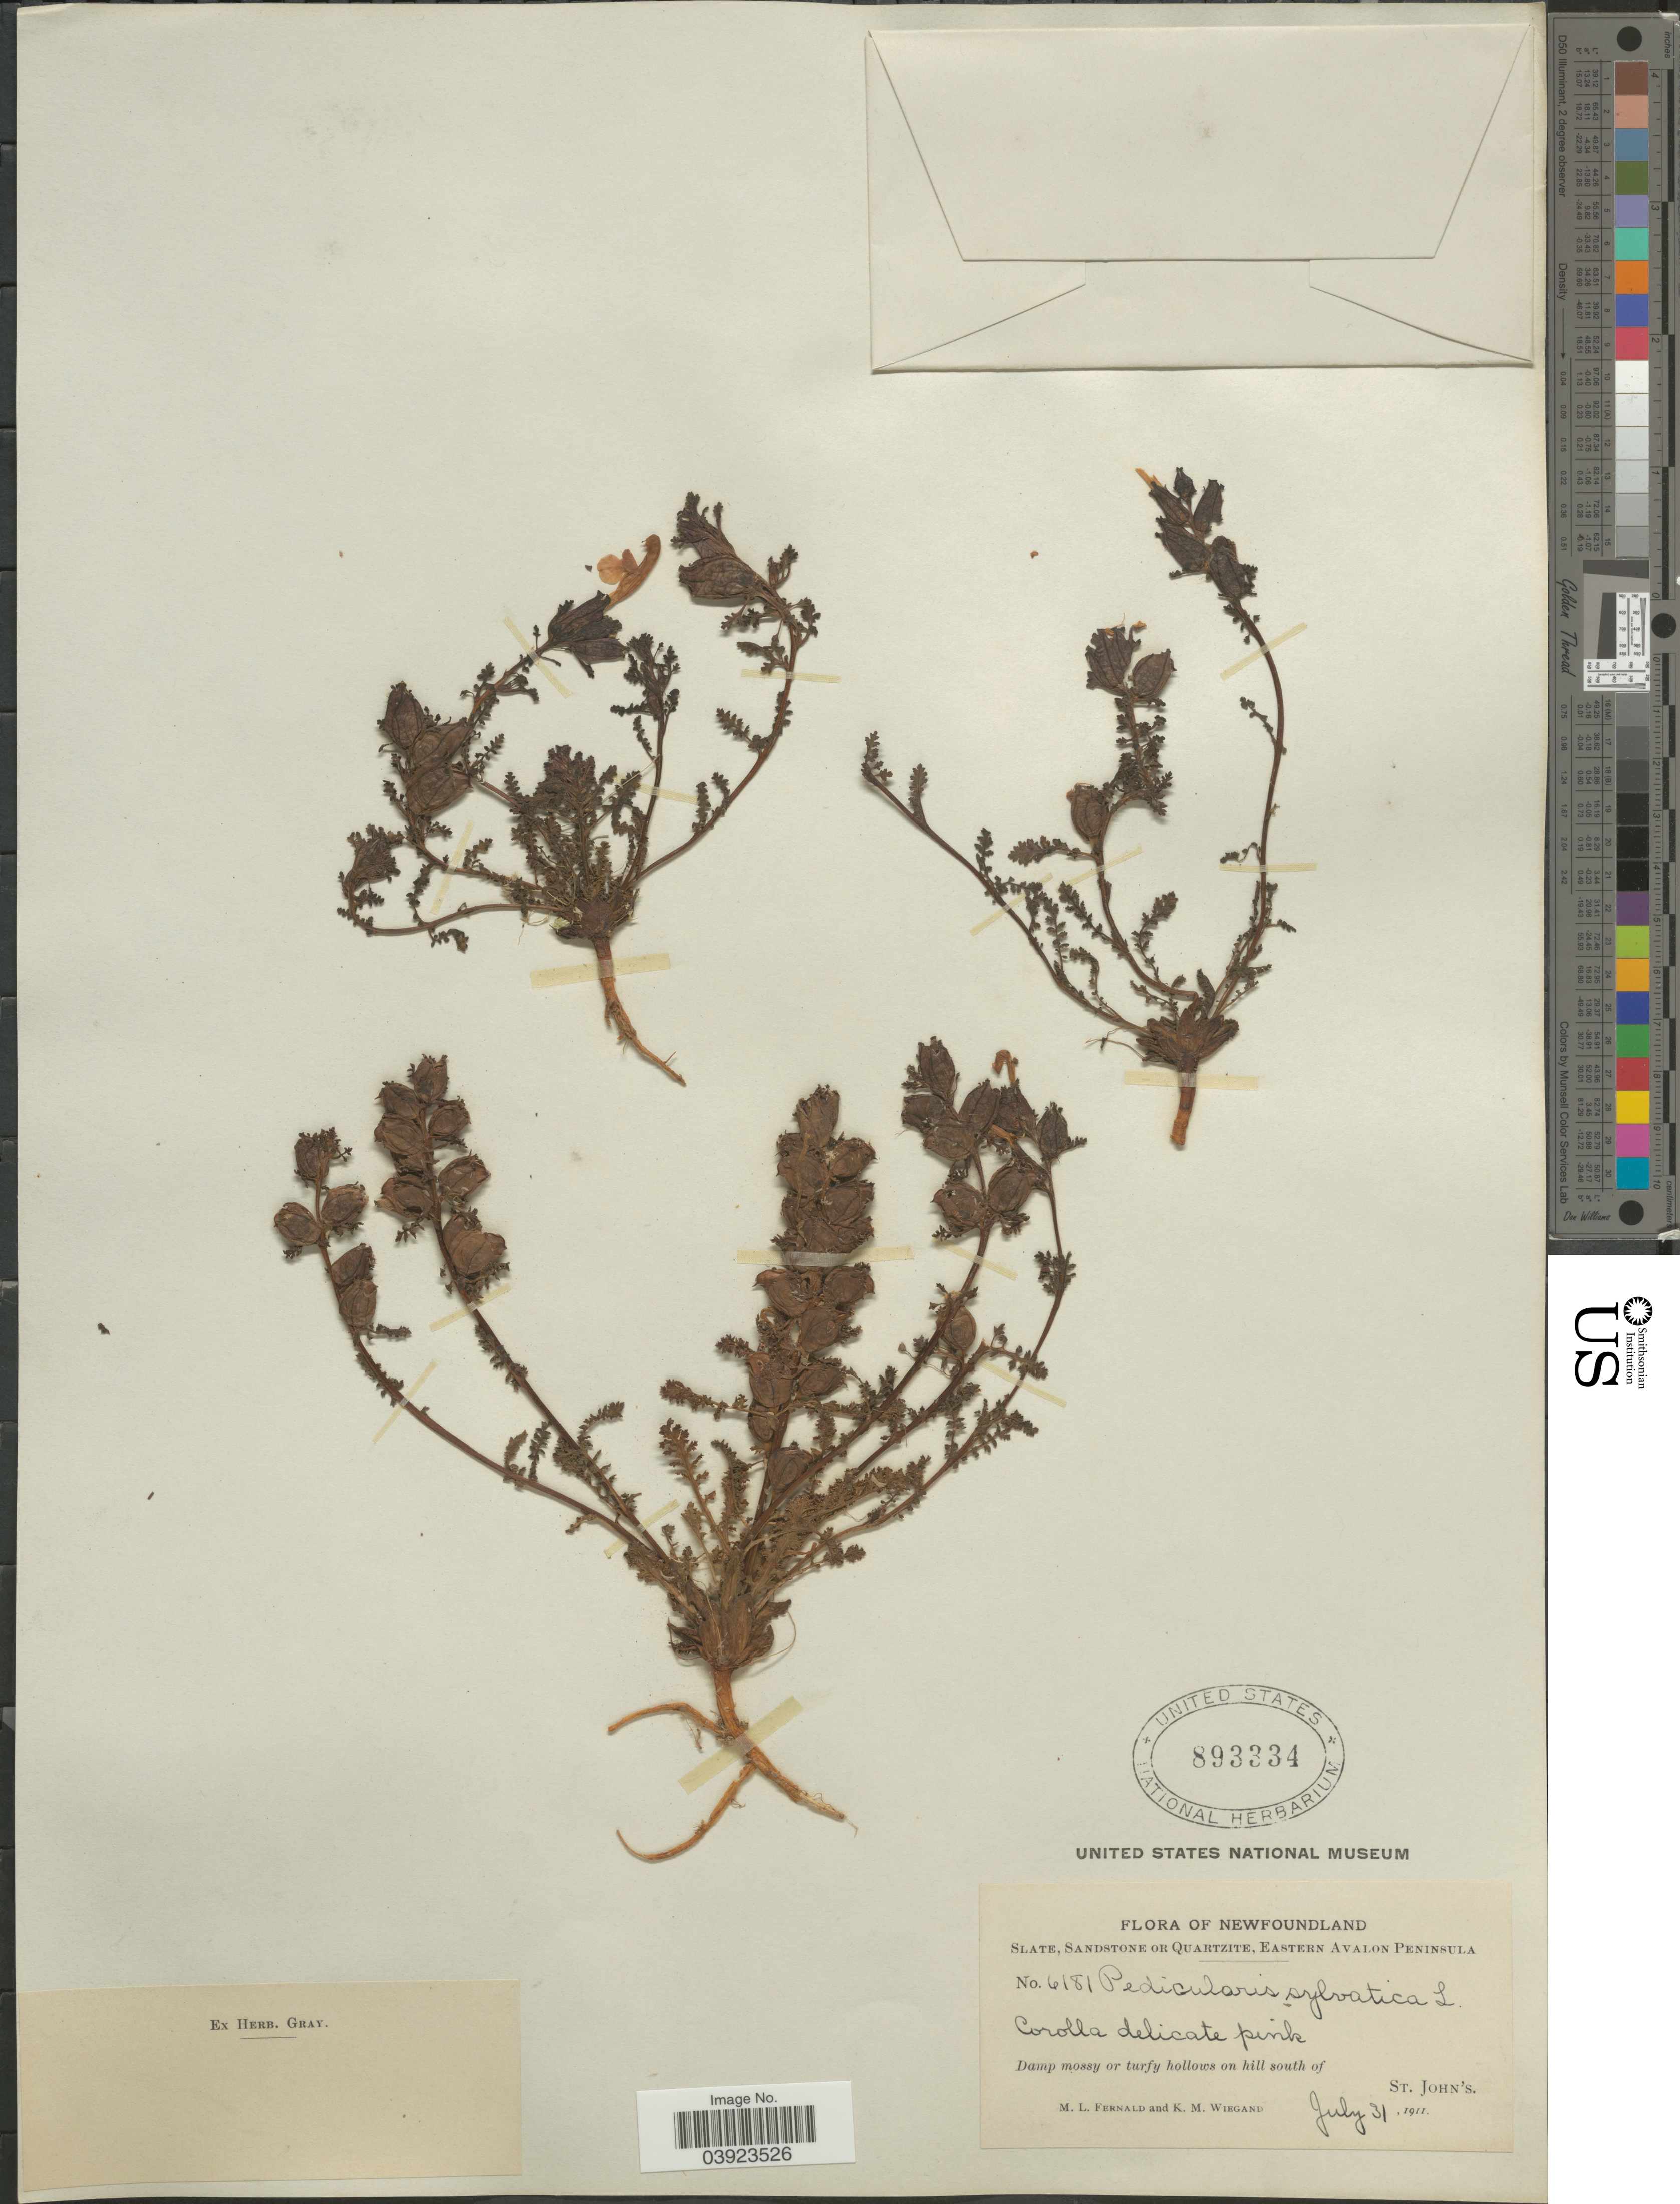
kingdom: Plantae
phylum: Tracheophyta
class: Magnoliopsida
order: Lamiales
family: Orobanchaceae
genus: Pedicularis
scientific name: Pedicularis sylvatica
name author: L.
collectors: M. L. Fernald & K. M. Wiegand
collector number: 6181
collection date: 1911-07-31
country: Canada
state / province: Newfoundland and Labrador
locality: Slate, Sandstone or Quartzite, Eastern Avalon Peninsula. Damp mossy of turfy hollows on hill south of St. John's.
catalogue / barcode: US 893334